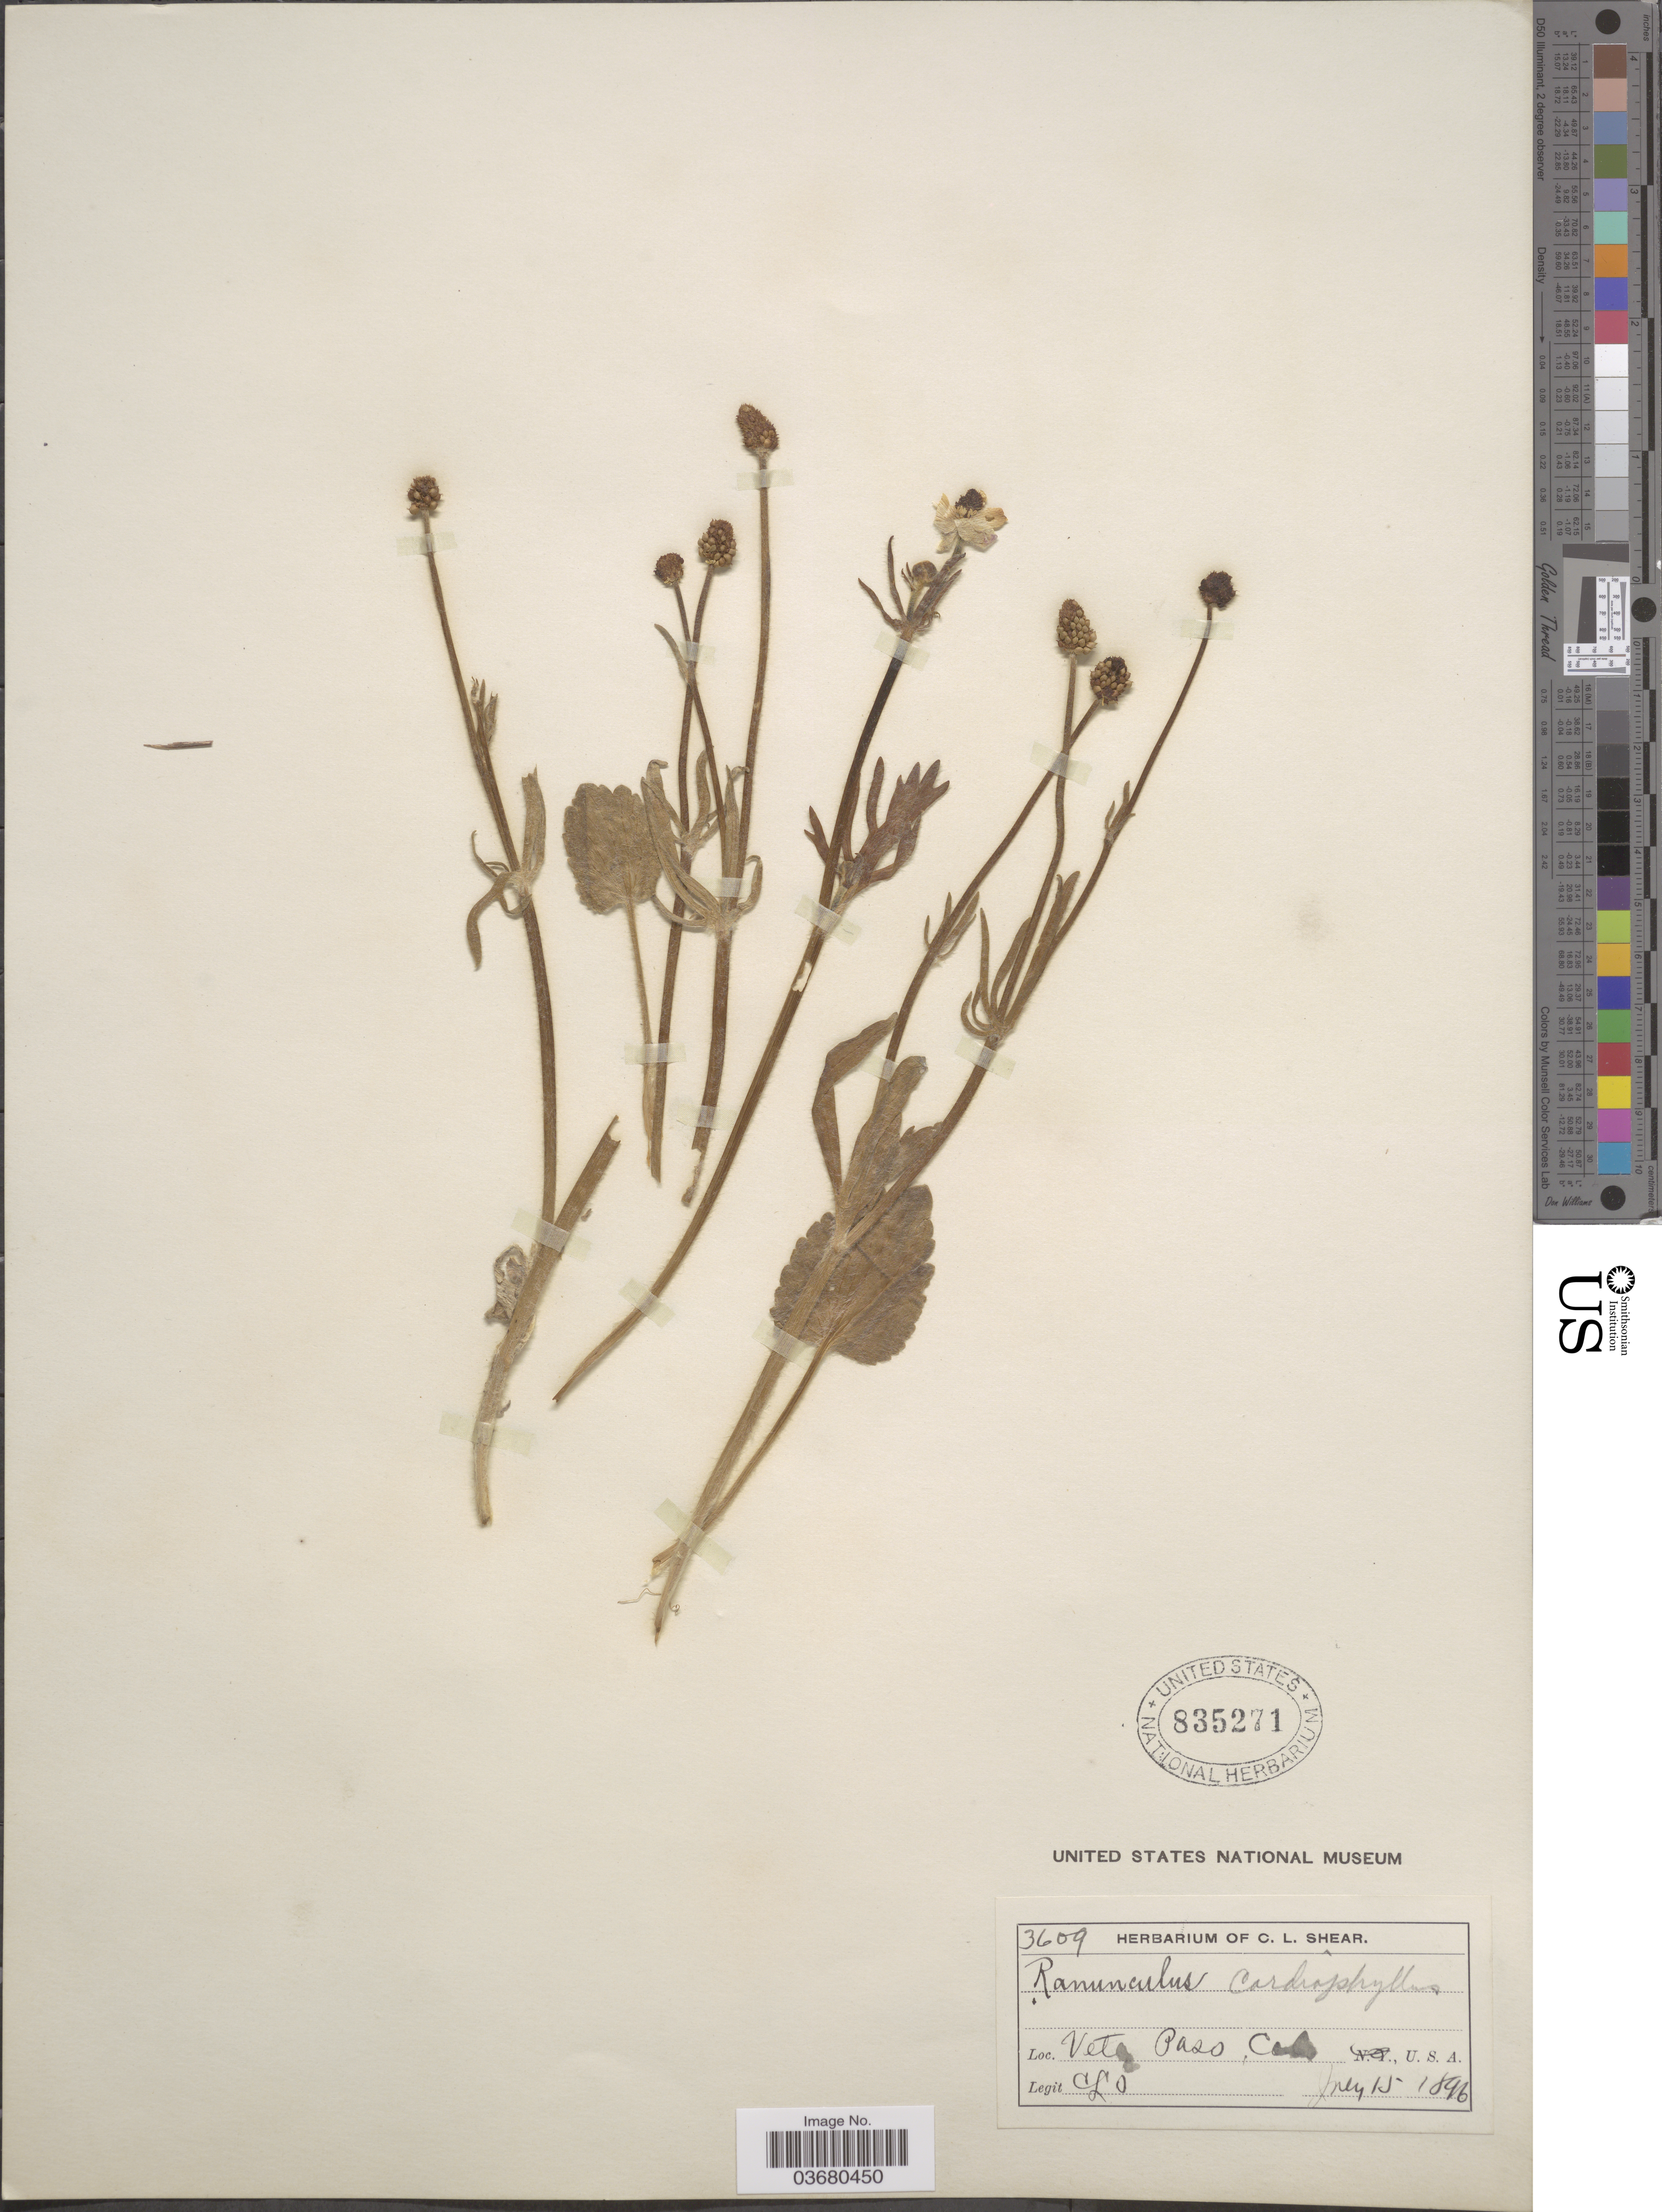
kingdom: Plantae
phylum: Tracheophyta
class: Magnoliopsida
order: Ranunculales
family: Ranunculaceae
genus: Ranunculus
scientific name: Ranunculus cardiophyllus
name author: Hook.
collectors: C. L. Shear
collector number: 3609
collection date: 1896-07-15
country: United States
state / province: Colorado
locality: Veta Pass.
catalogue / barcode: US 835271